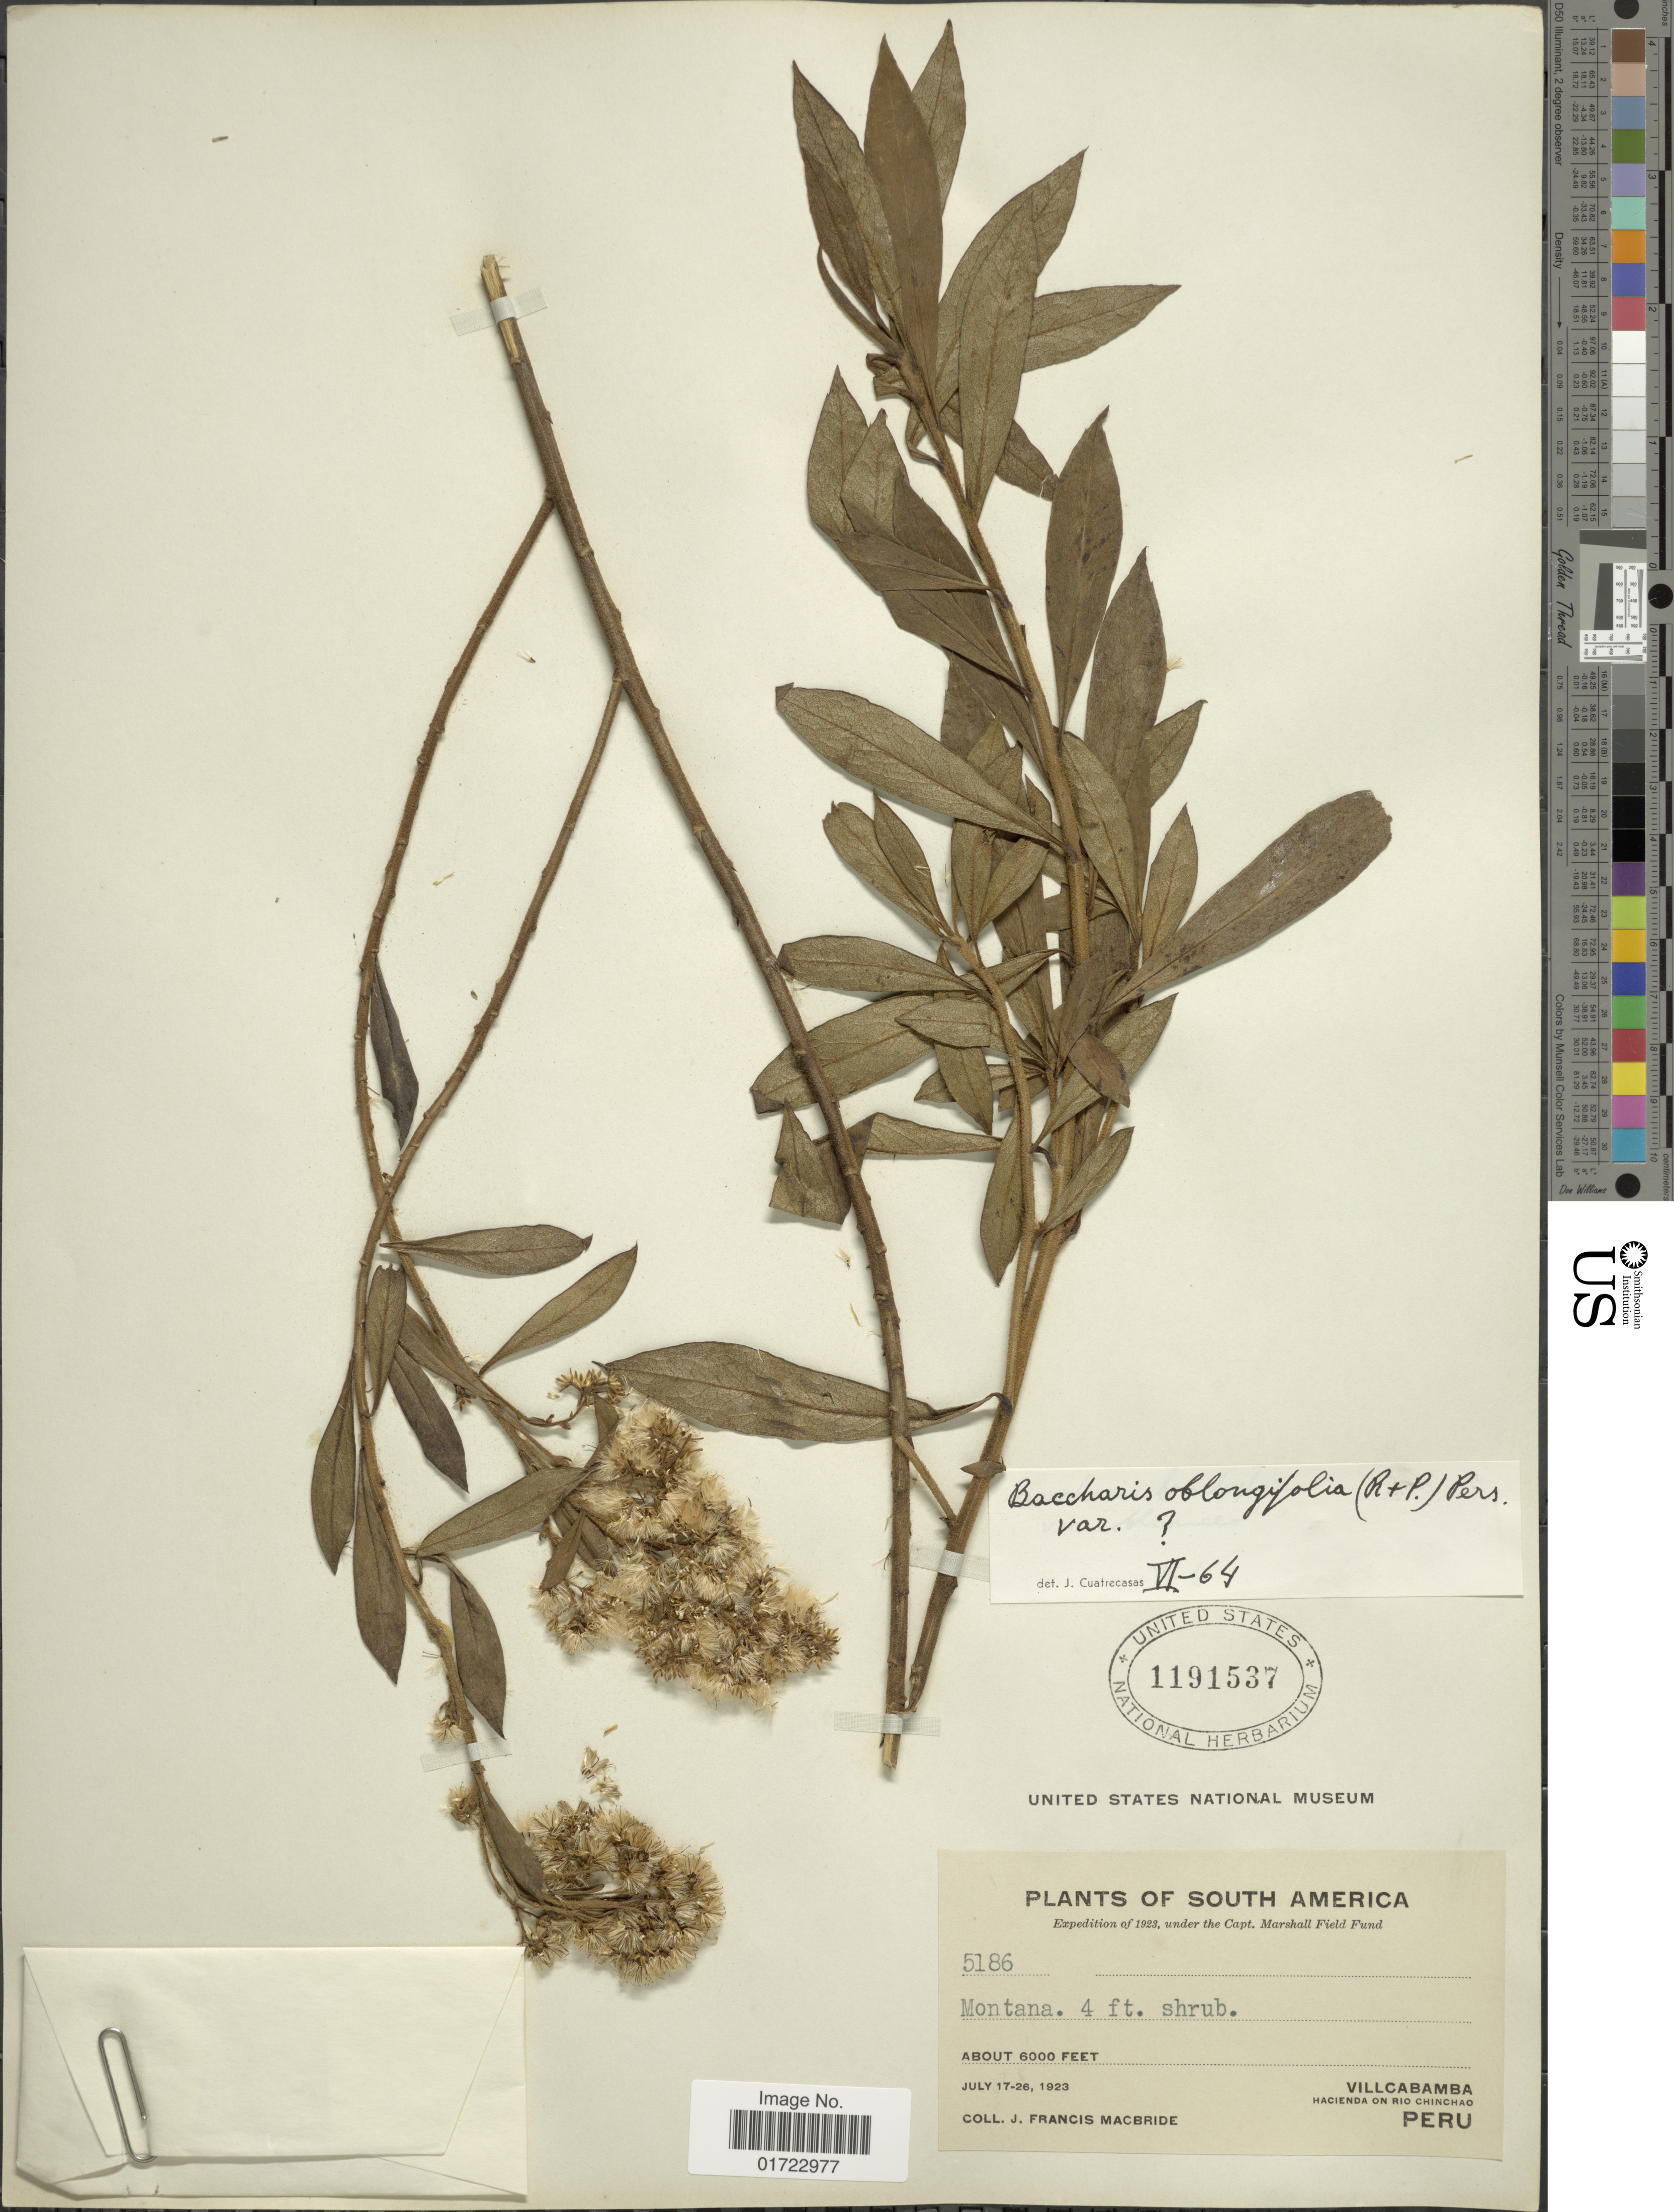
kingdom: Plantae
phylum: Tracheophyta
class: Magnoliopsida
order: Asterales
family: Asteraceae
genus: Baccharis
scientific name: Baccharis oblongifolia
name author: (Ruiz & Pav.) Pers.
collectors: J. F. Macbride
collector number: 5186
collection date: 1923-07-17/1923-07-26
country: Peru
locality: Villcabamba. Hacienda on Rio Chinchao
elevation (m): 1829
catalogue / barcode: US 1191537